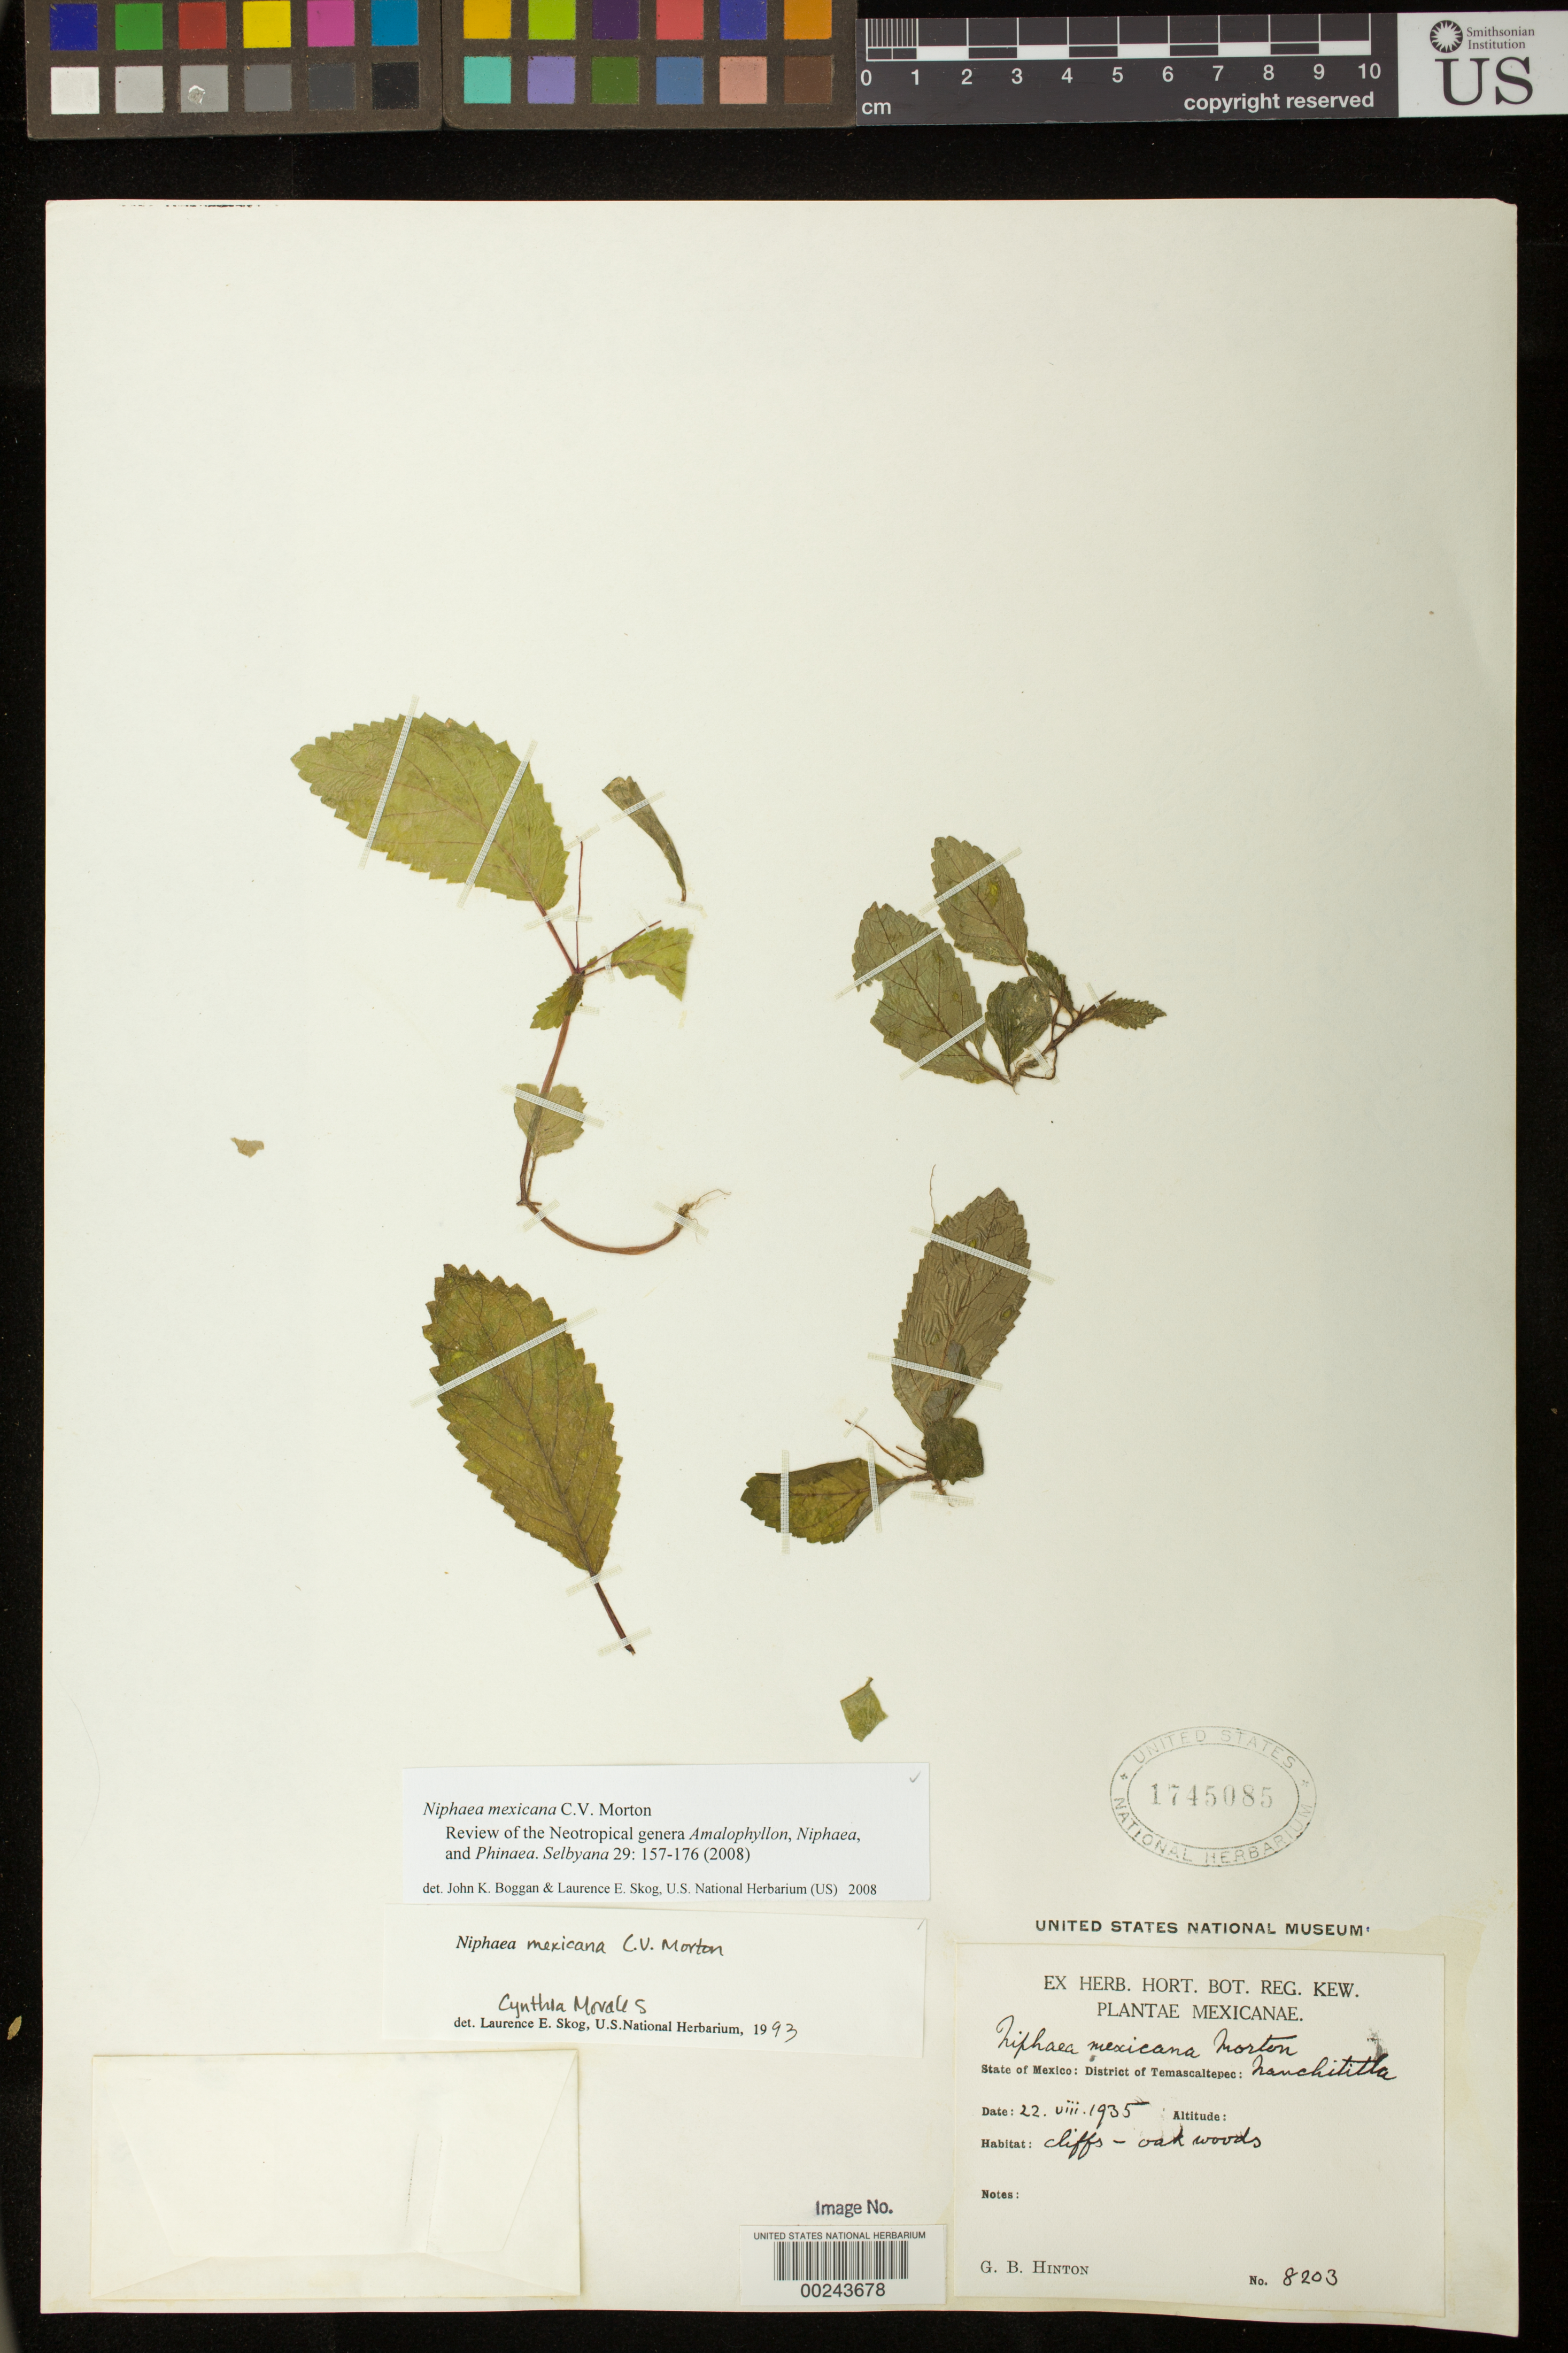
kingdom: Plantae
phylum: Tracheophyta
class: Magnoliopsida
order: Lamiales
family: Gesneriaceae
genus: Niphaea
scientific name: Niphaea mexicana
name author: C.V. Morton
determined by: Boggan, J. K.; Skog, L. E.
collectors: G. B. Hinton & et al.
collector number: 8203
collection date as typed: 22 Aug 1935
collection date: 1935-08-22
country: Mexico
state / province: México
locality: State of Mexico: District of Temascaltepec: Nanchititla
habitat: Cliffs - oak woods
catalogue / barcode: US 1745085